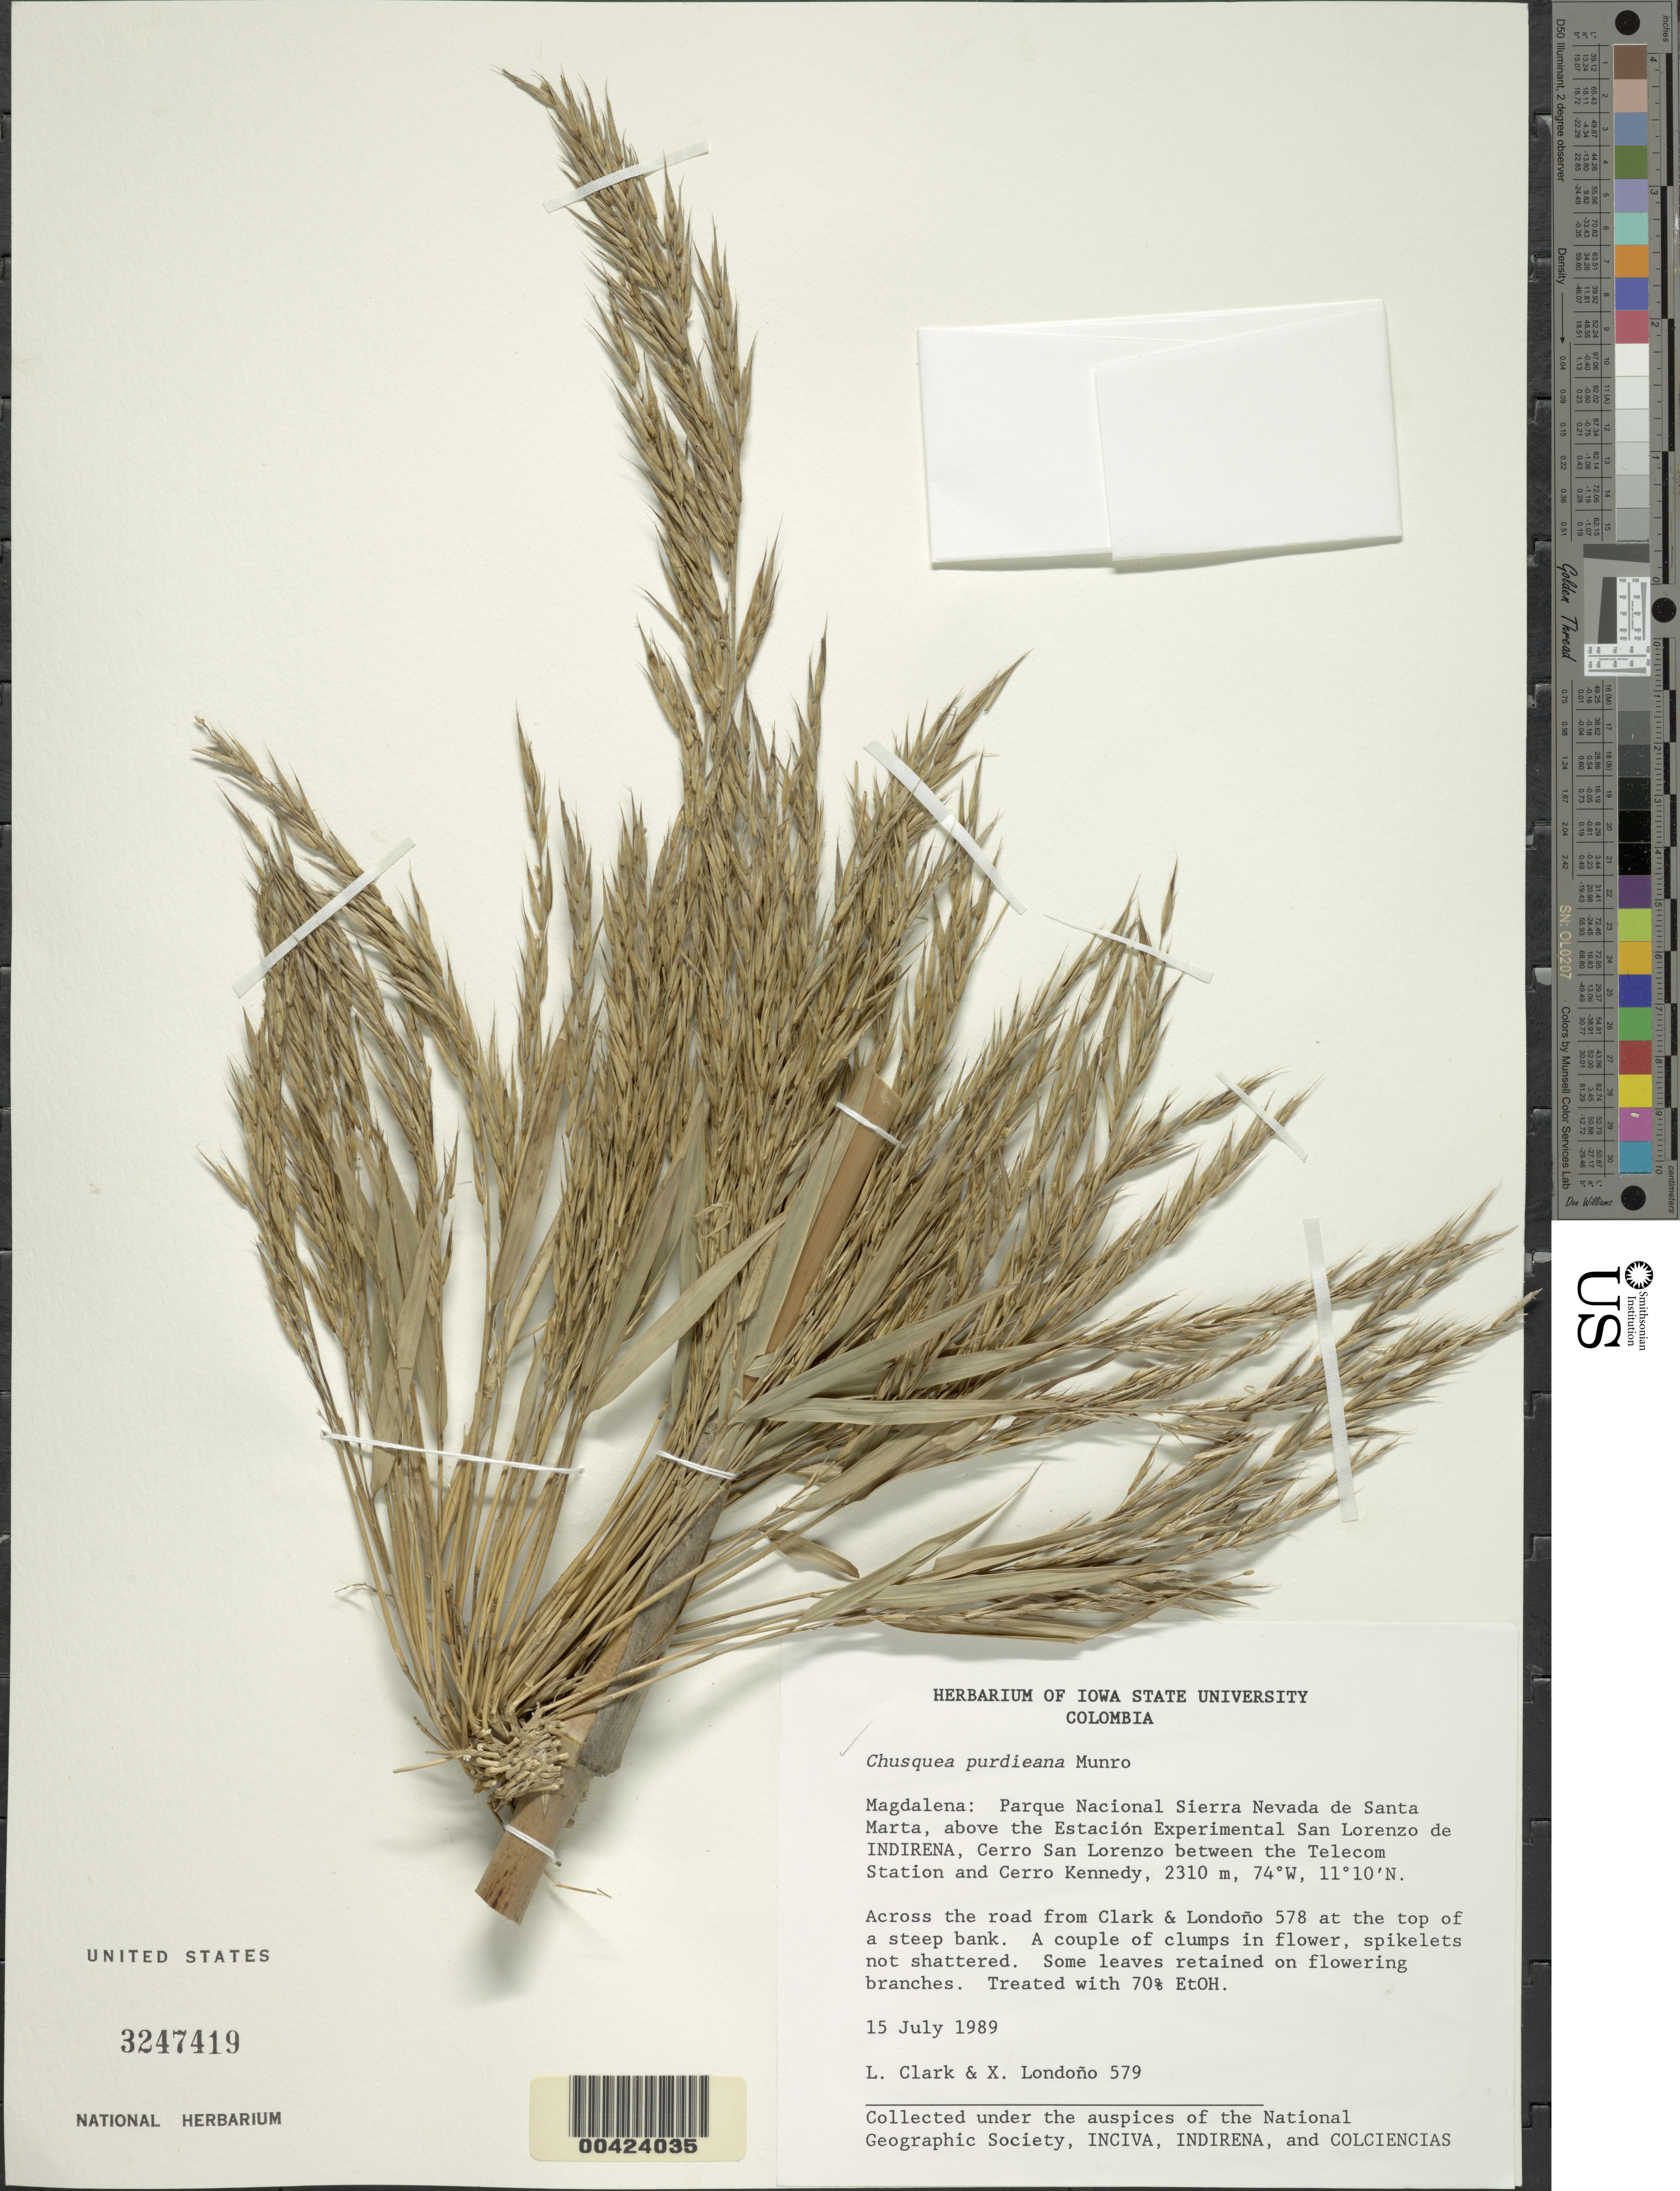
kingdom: Plantae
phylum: Tracheophyta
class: Liliopsida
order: Poales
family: Poaceae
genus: Chusquea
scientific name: Chusquea purdieana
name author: Munro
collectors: L. G. Clark & X. Londoño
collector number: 579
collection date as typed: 15 Jul 1989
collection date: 1989-07-15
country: Colombia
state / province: Magdalena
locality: Cerro de San Lorenzo; Parque Nacional de Sierra Nevada de Santa Marta, between the telecom station and Cerro kennedy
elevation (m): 2310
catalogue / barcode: US 3247419